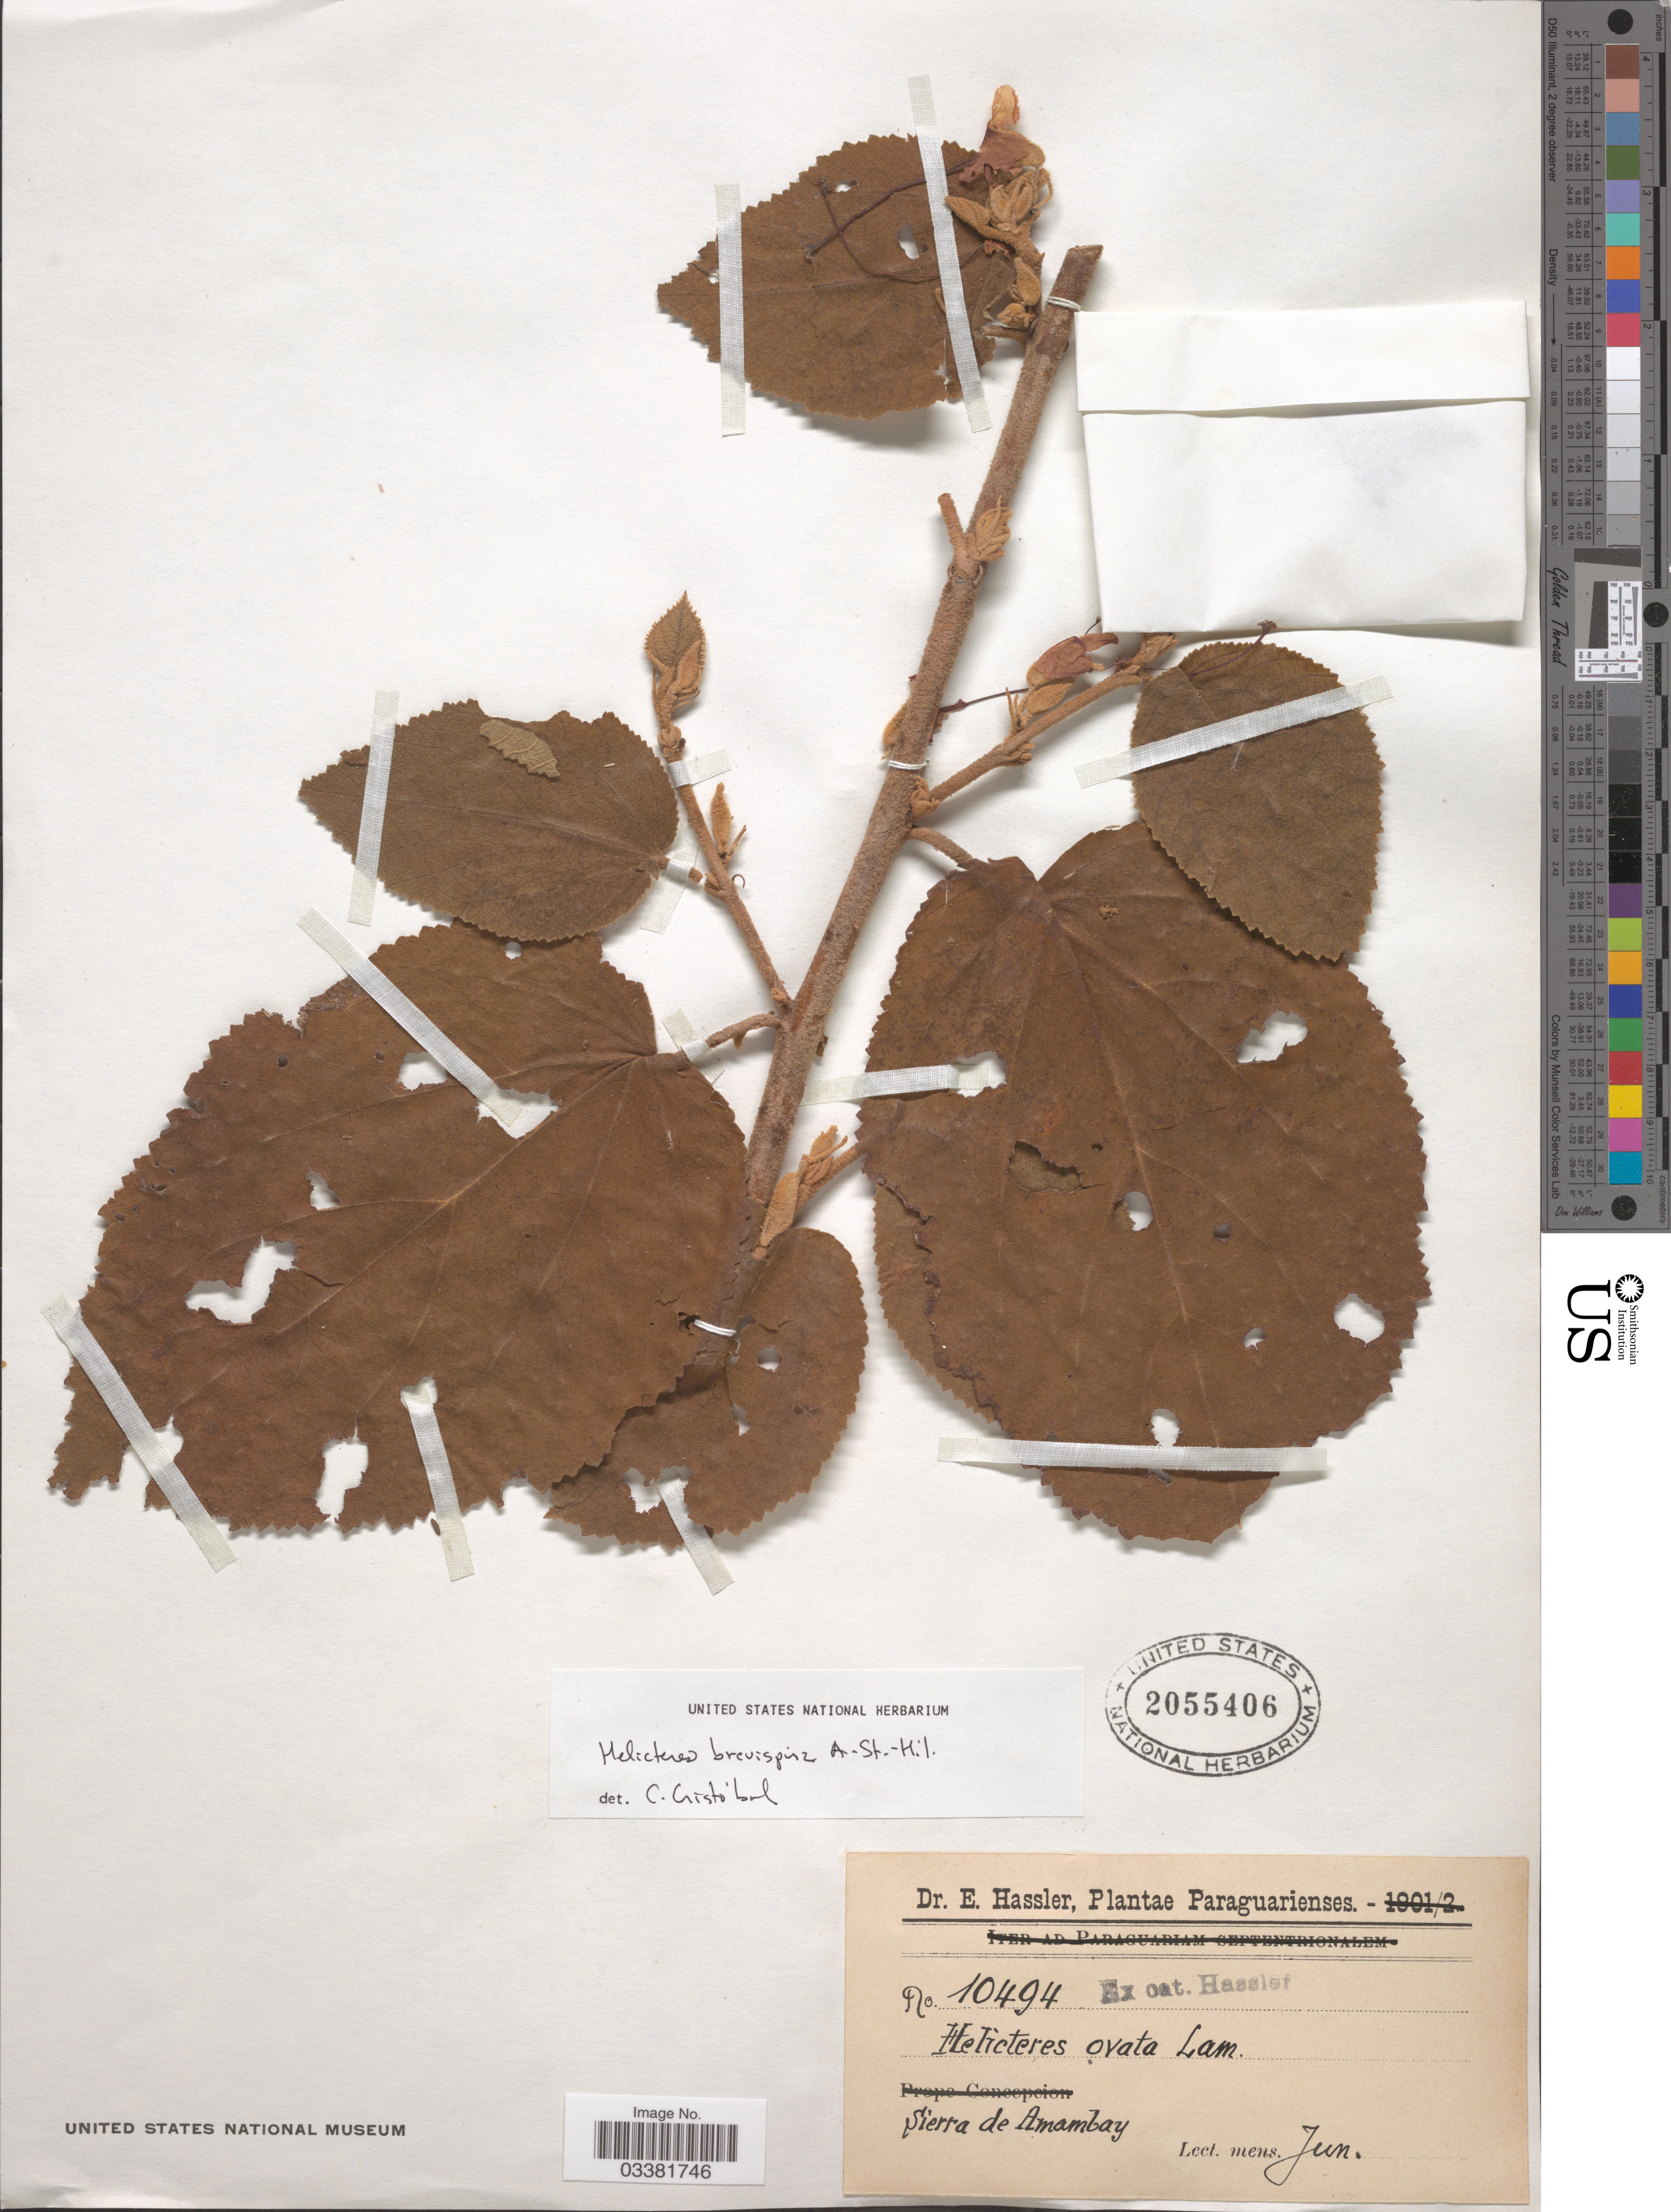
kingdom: Plantae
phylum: Tracheophyta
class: Magnoliopsida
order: Malvales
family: Malvaceae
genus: Helicteres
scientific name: Helicteres brevispira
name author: A. St.-Hil.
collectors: E. Hassler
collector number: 10494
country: Paraguay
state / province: Amambay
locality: Sierra de Amambay.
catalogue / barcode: US 2055406